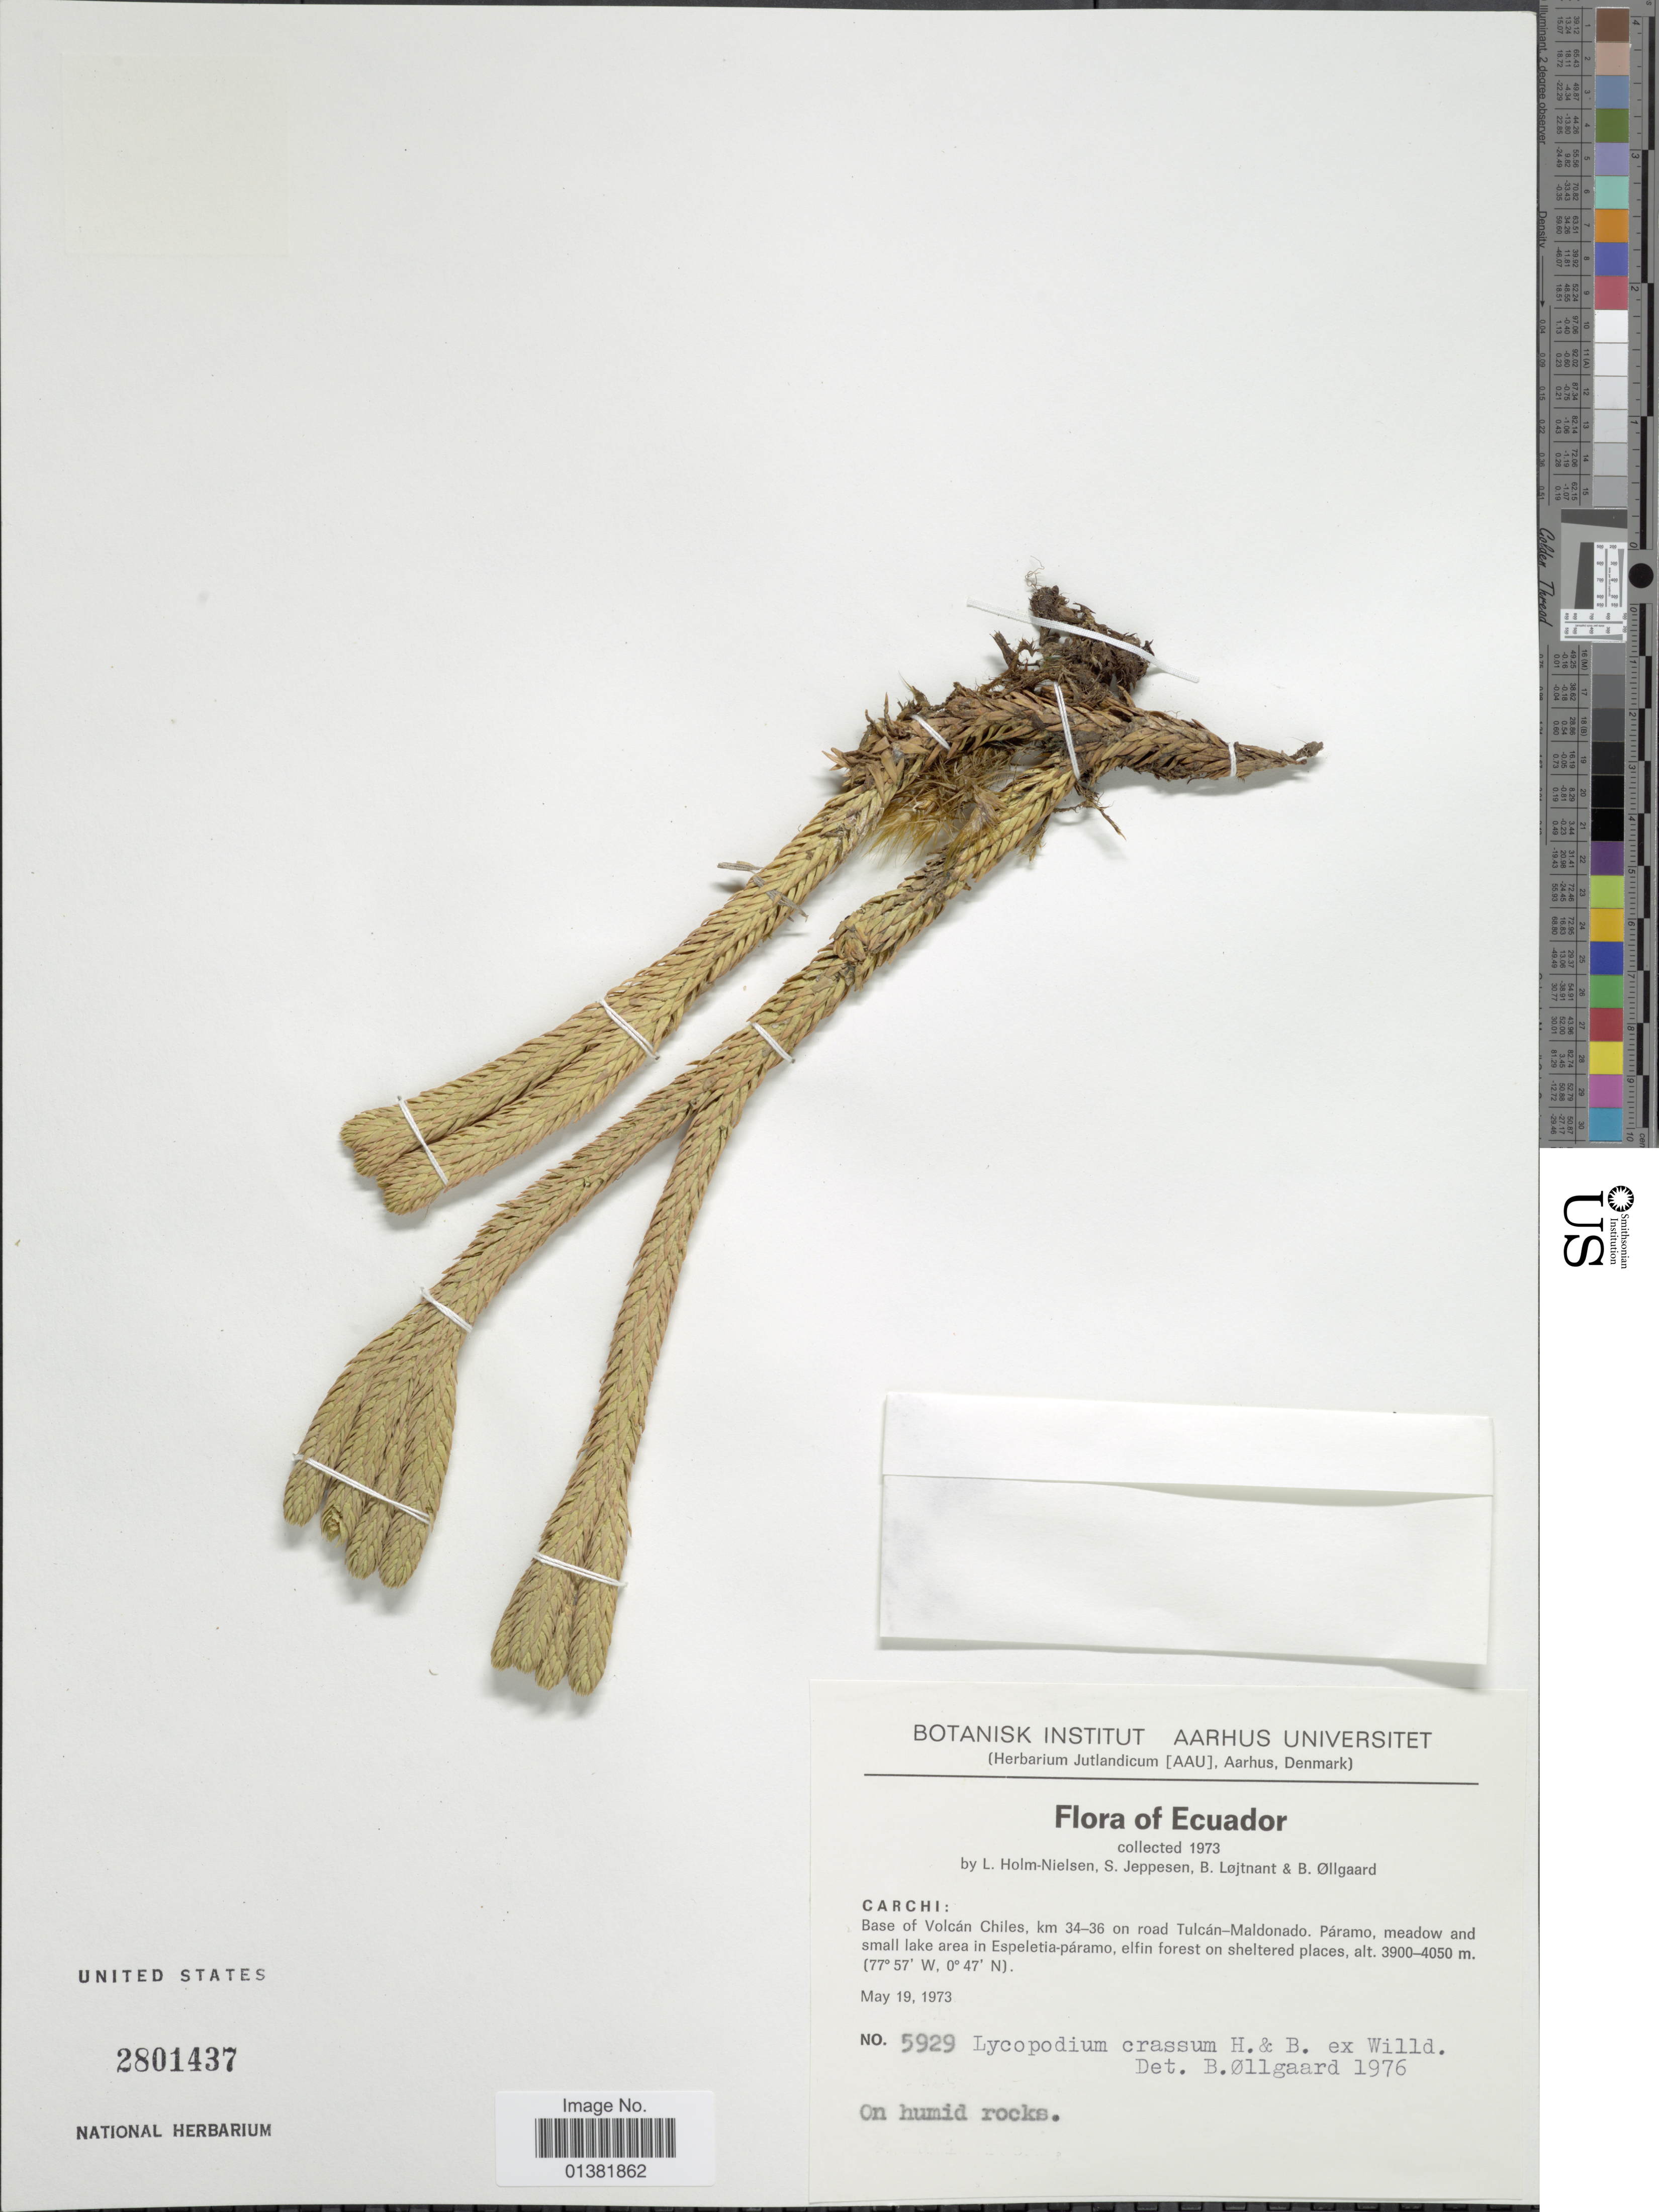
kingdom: Plantae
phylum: Tracheophyta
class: Lycopodiopsida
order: Lycopodiales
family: Lycopodiaceae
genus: Phlegmariurus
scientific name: Phlegmariurus crassus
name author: (Humb. & Bonpl. ex Willd.) B. Øllg.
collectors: L. B. Holm-Nielsen, S. Jeppesen, B. Löjtnant & B. Øllgaard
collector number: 5929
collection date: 1973-05-19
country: Ecuador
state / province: Carchi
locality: Base of Volcán Chiles, km 34-36 on road Tulcán-Maldonado. Páramo, meadow and small lake area in Espeletia-páramo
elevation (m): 3900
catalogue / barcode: US 2801437